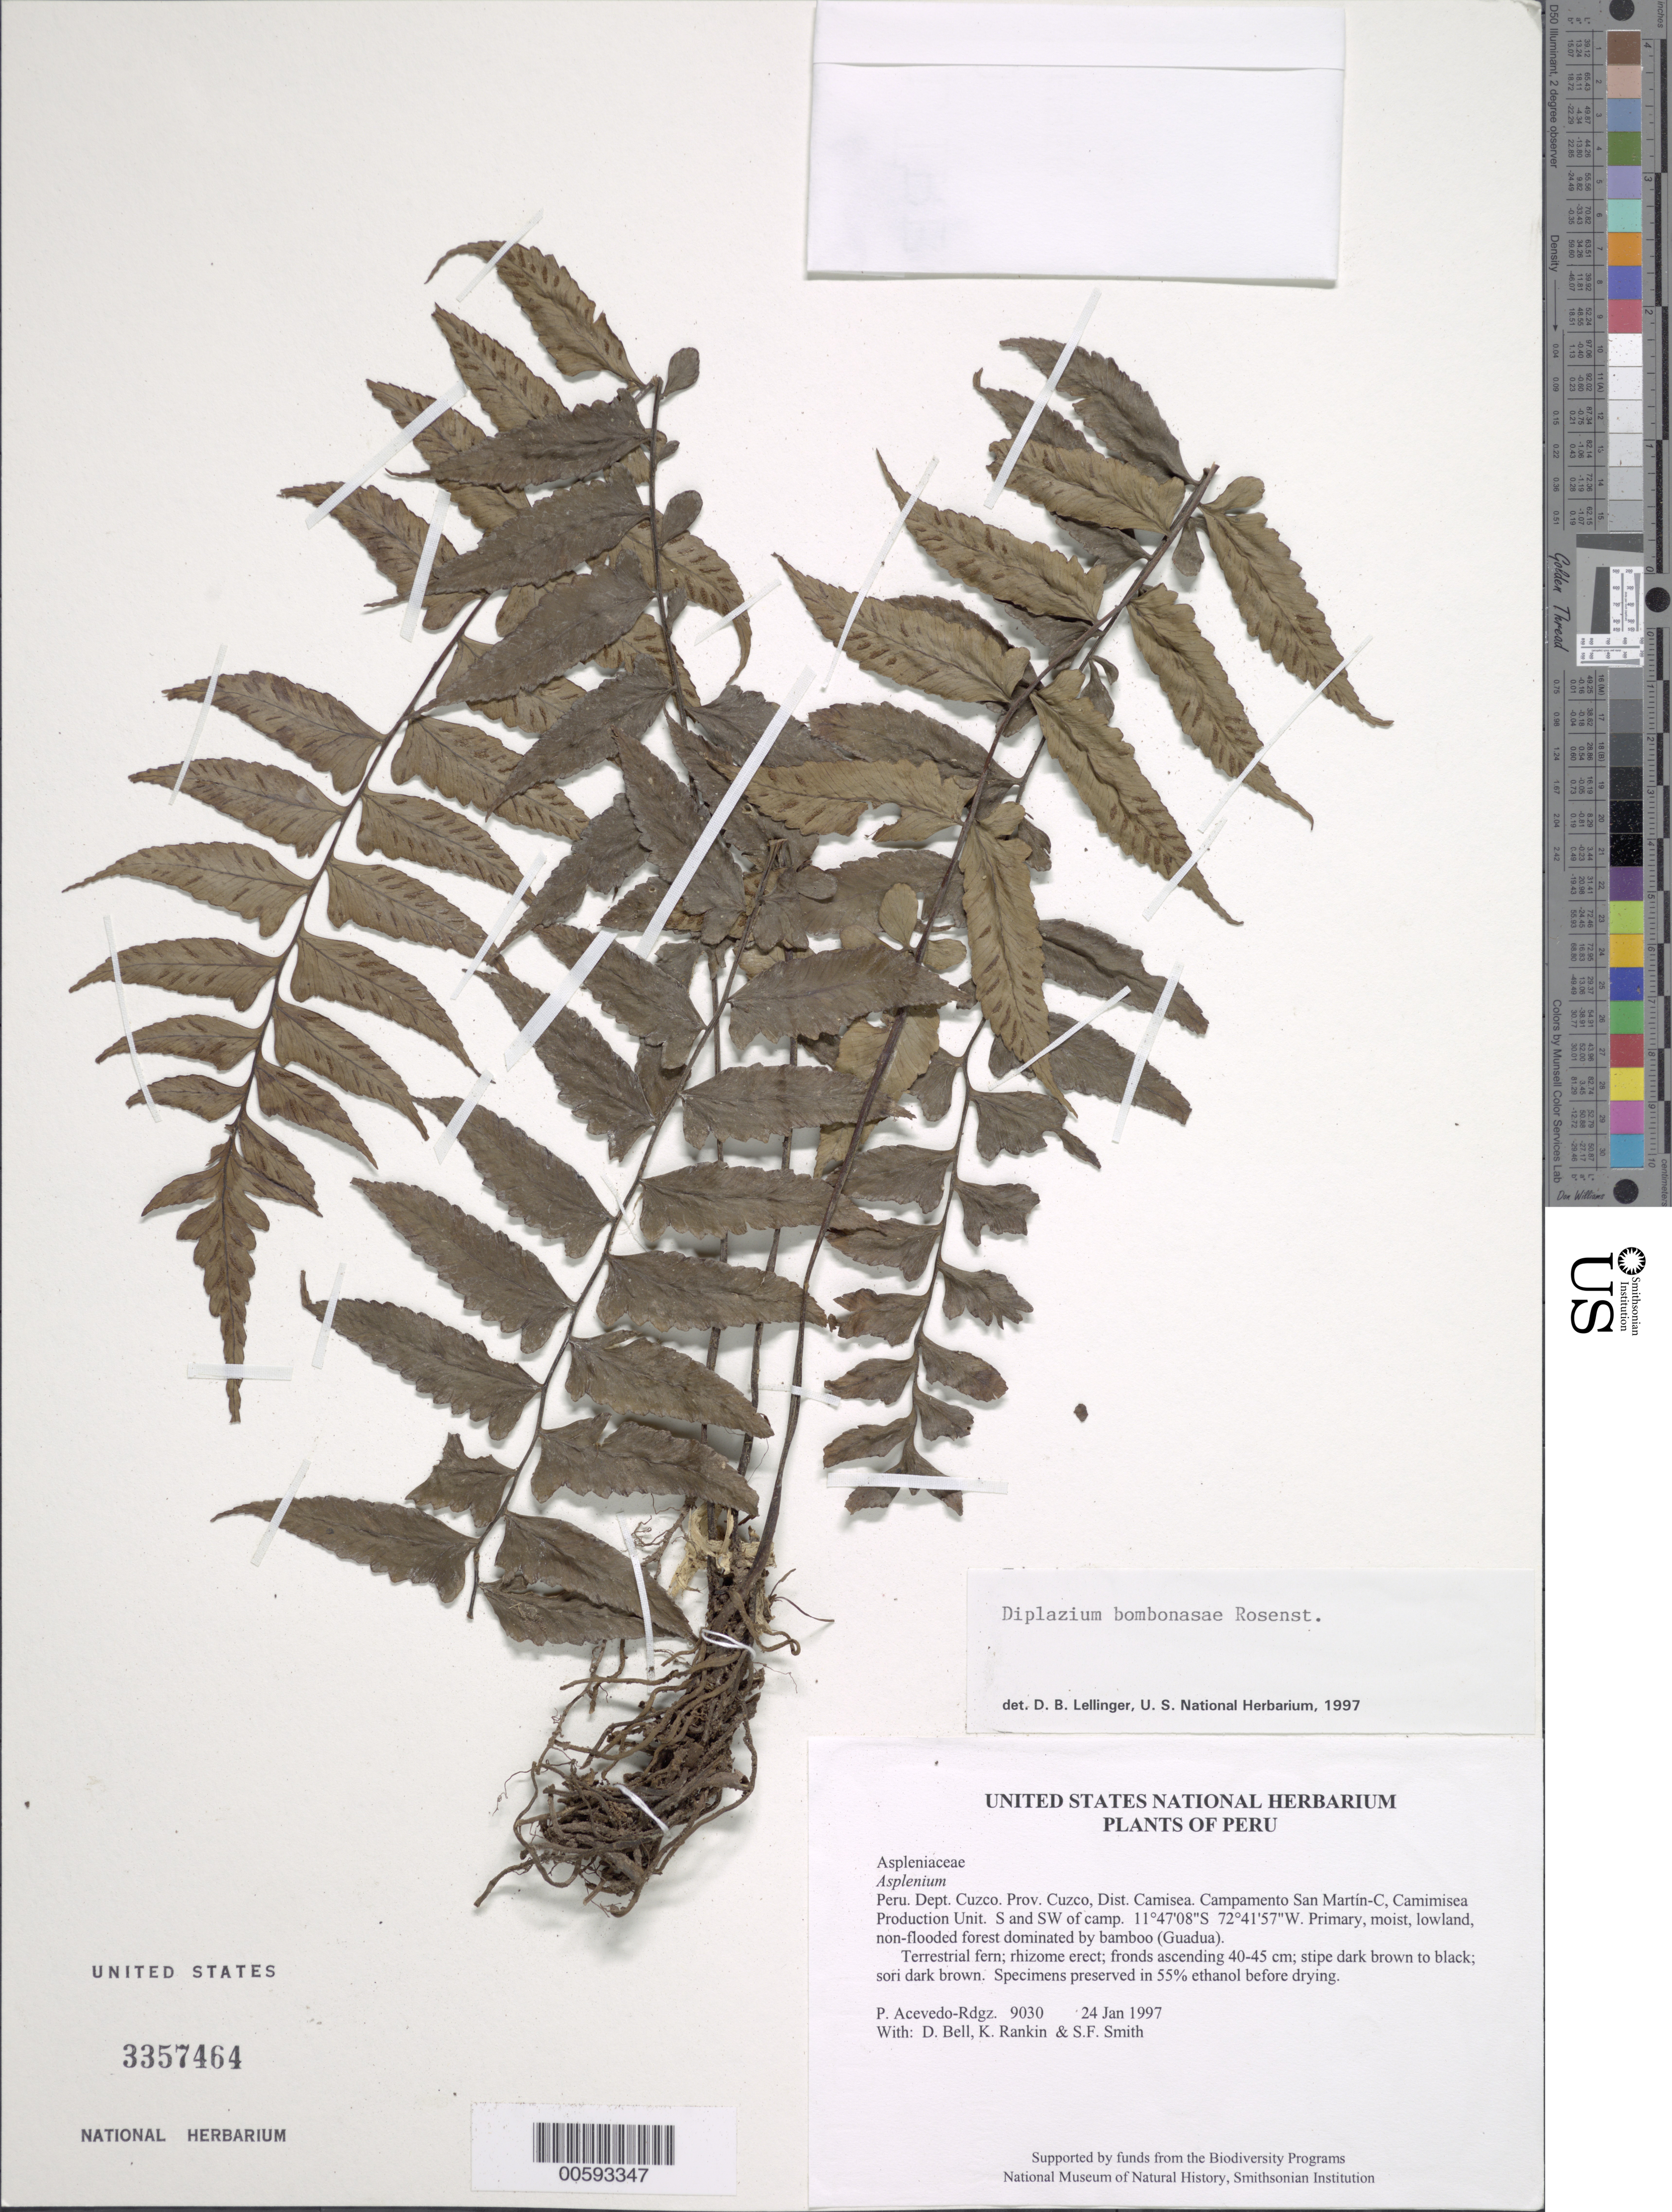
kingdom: Plantae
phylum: Tracheophyta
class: Polypodiopsida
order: Polypodiales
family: Athyriaceae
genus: Diplazium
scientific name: Diplazium bombonasae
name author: Rosenst.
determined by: Lellinger, David B., (BOT), Smithsonian Institution - National Museum of Natural History (UNITED STATES)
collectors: P. Acevedo-Rodr., D. A. Bell, K. B. Rankin & S.F. Smith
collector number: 9030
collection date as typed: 24 Jan 1997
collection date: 1997-01-24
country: Peru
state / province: Cusco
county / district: Cusco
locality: Districto Camisea, Campamento San Martín-C, Camimisea Production Unit. S and SW of camp.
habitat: Primary, moist, lowland, non-flooded forest dominated by bamboo (Guadua).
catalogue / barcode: US 3357464